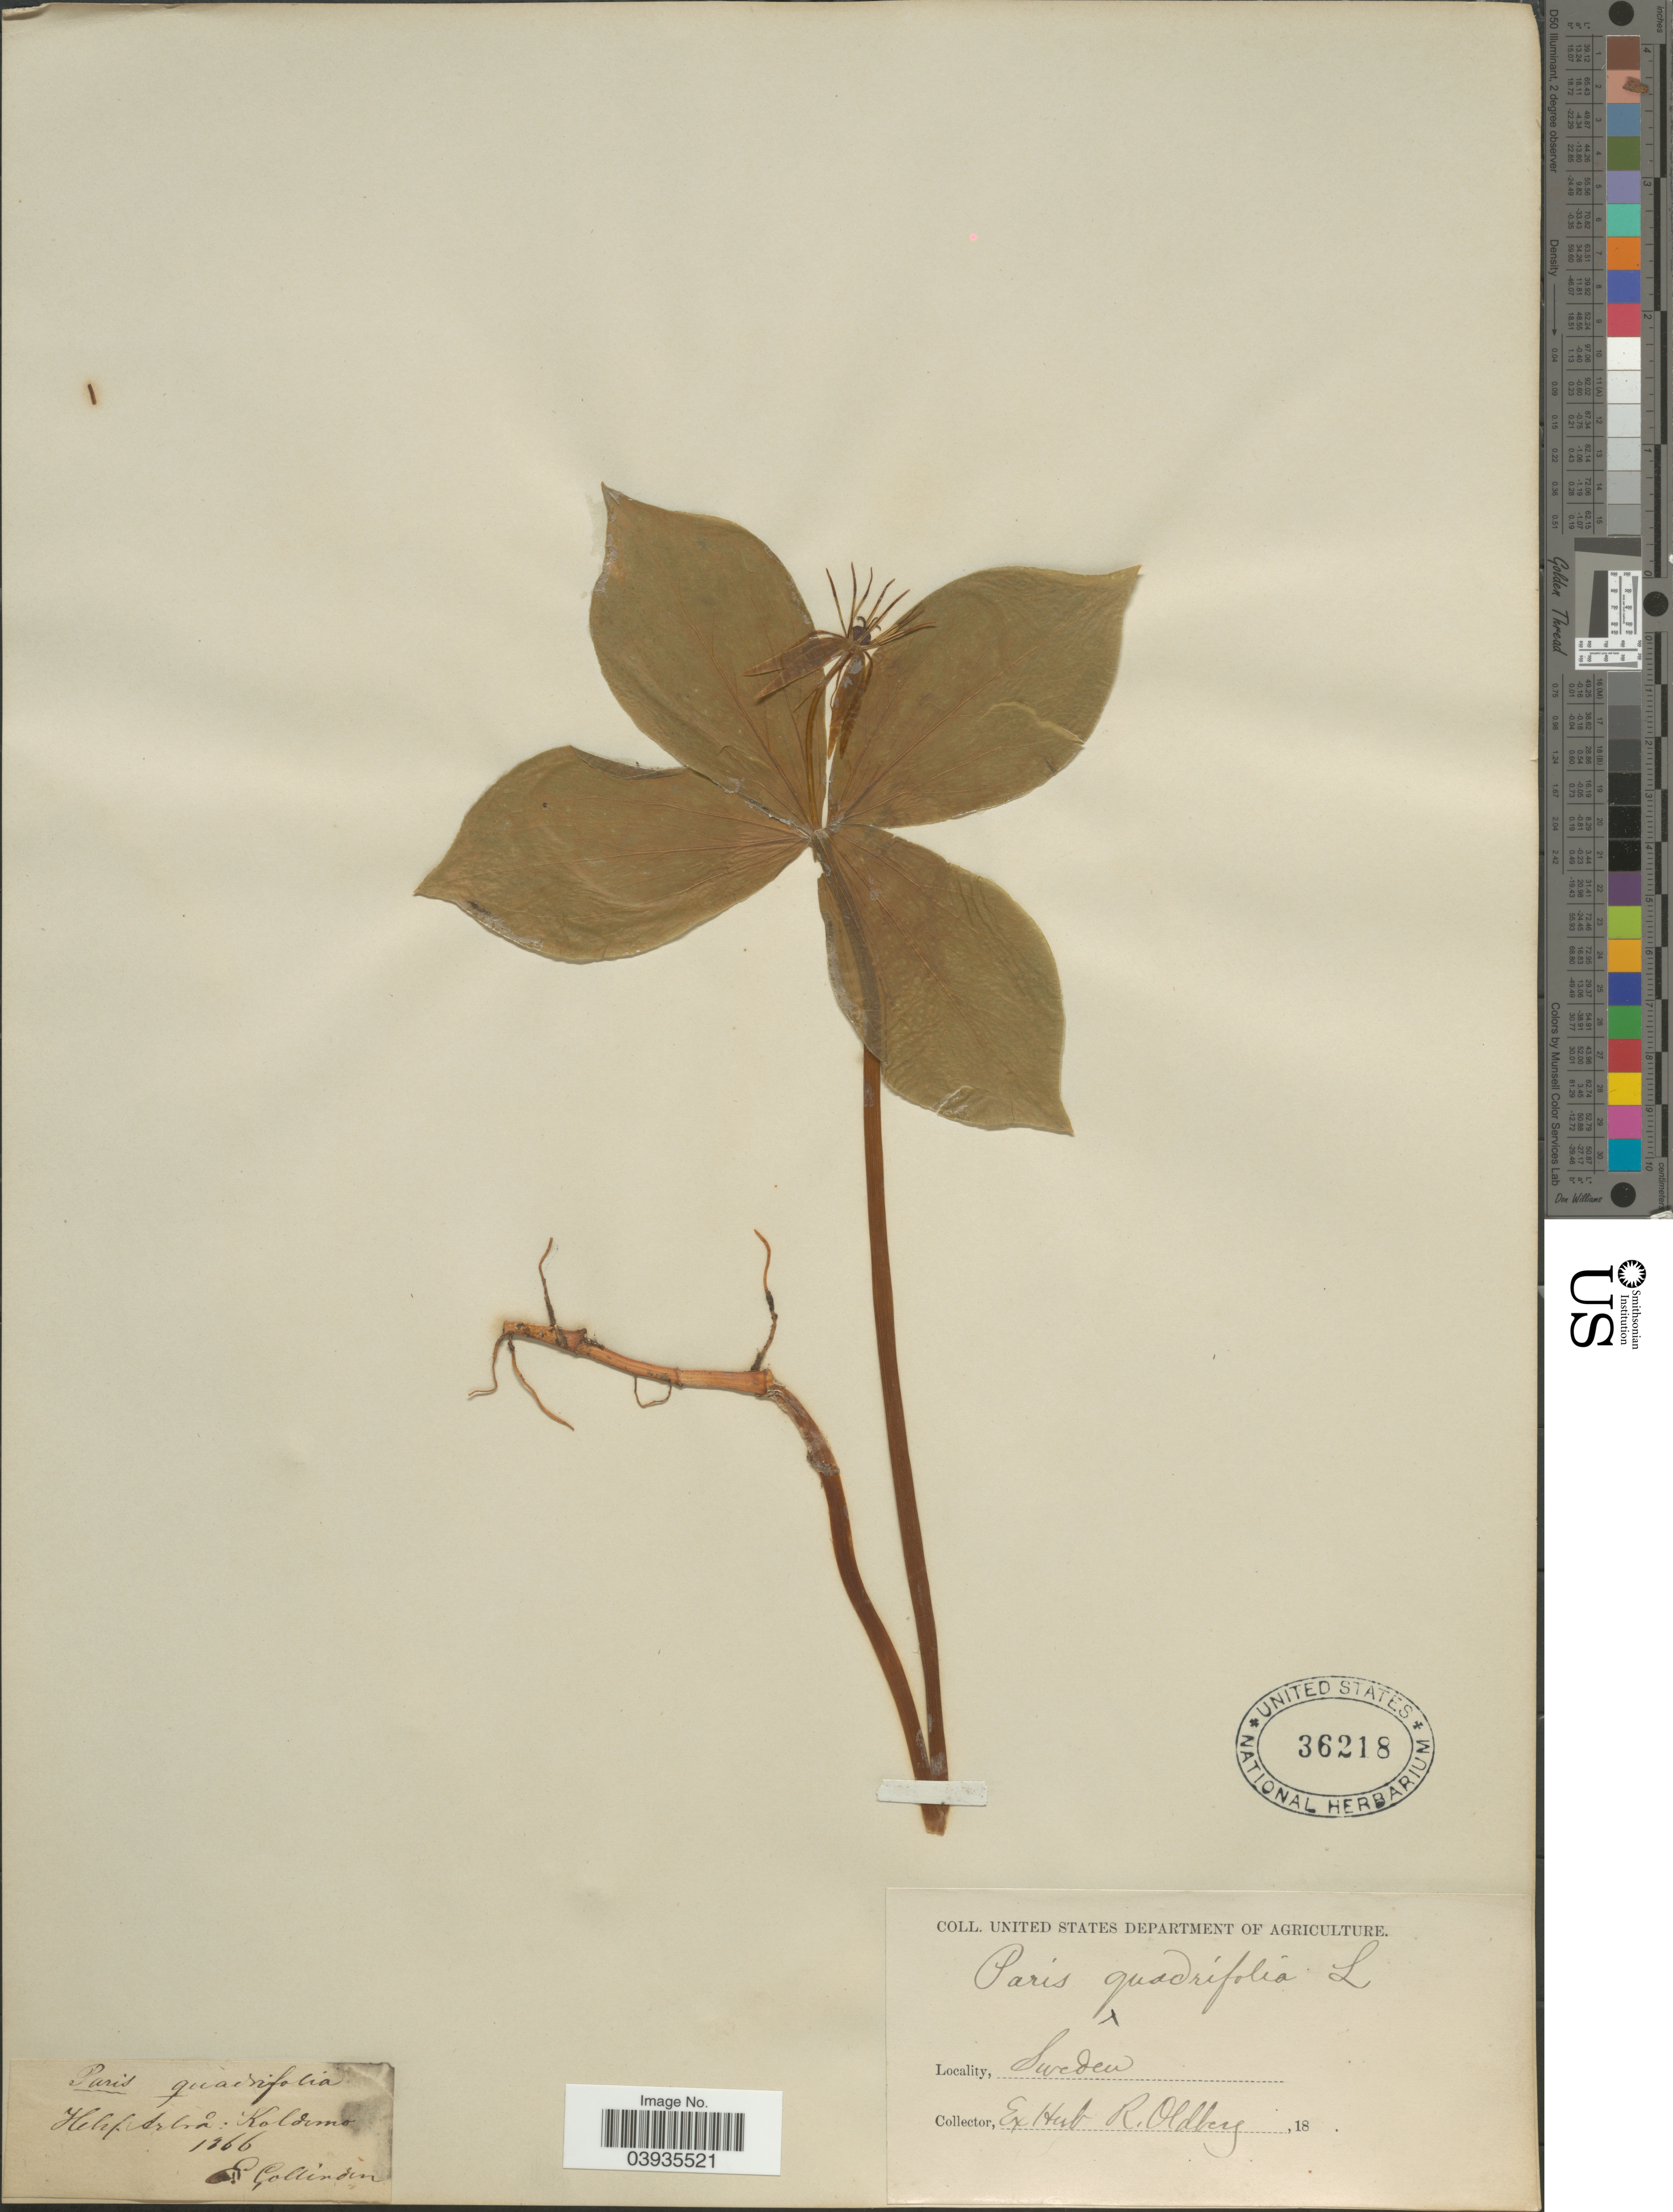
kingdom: Plantae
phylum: Tracheophyta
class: Liliopsida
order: Liliales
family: Melanthiaceae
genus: Paris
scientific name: Paris quadrifolia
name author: L.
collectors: E. Collinder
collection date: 1866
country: Sweden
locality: Helsl. Arbrå: Koldemo.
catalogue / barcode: US 36218